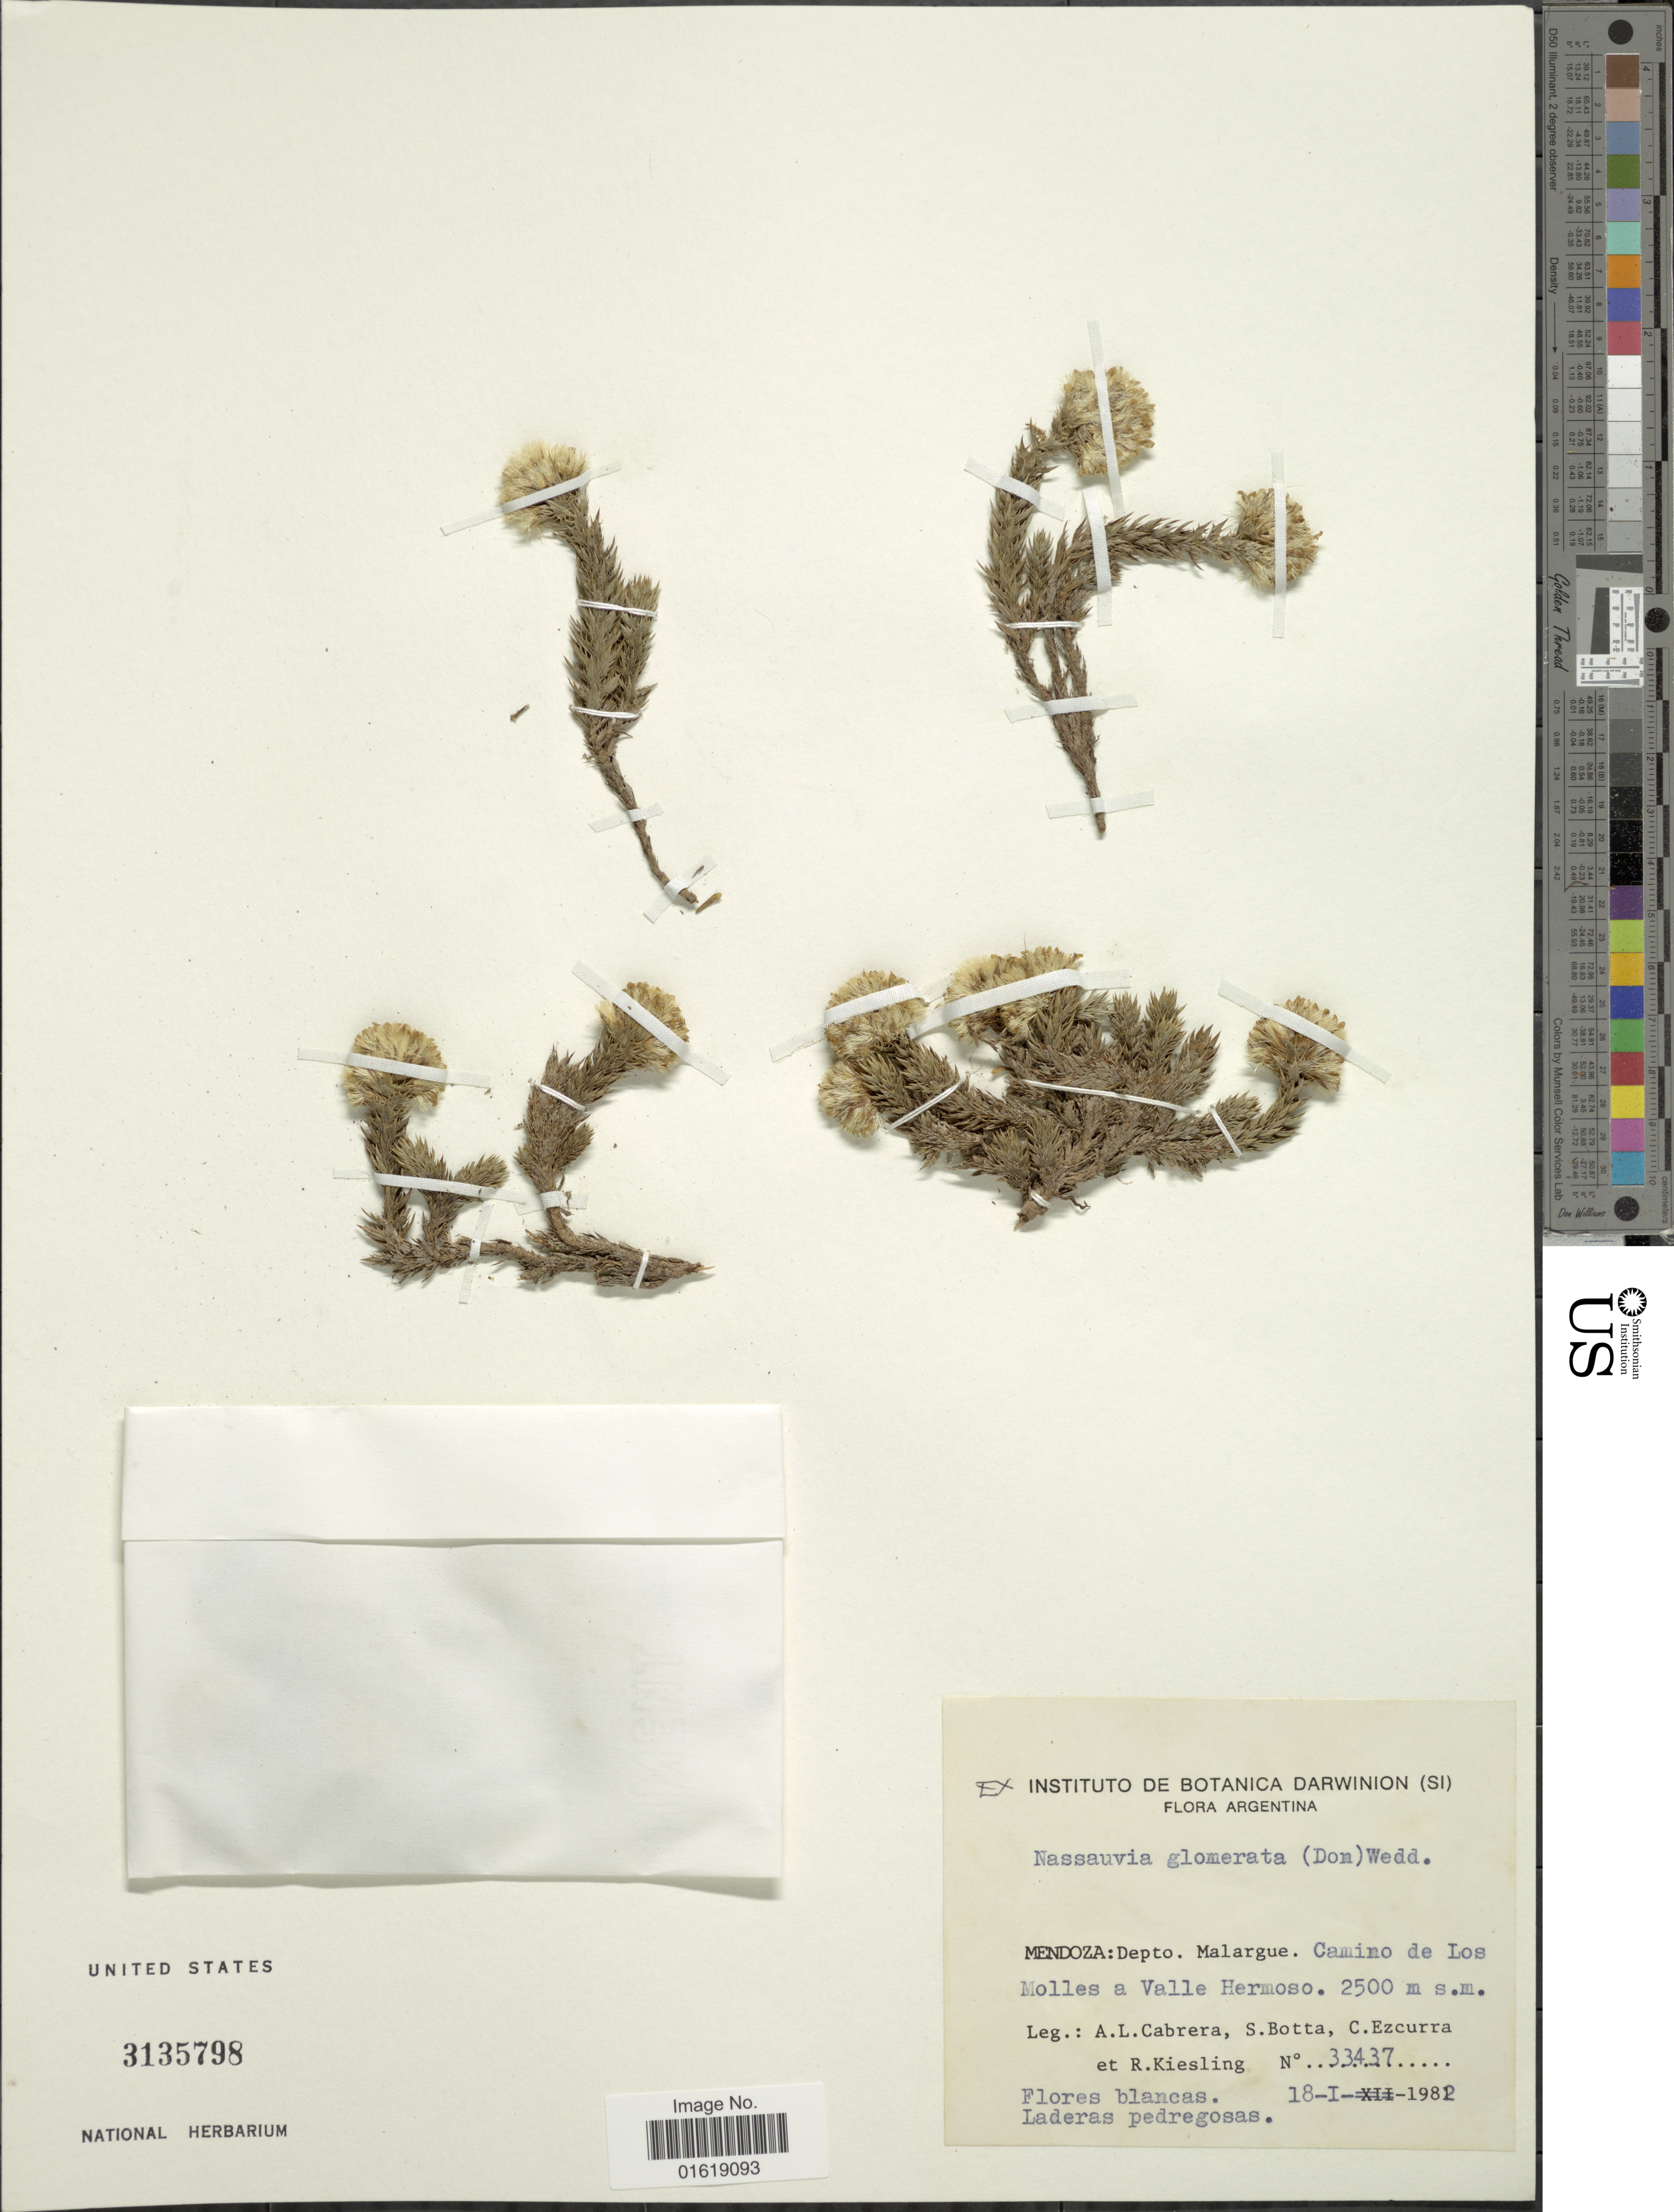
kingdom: Plantae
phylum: Tracheophyta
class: Magnoliopsida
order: Asterales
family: Asteraceae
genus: Nassauvia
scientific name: Nassauvia glomerata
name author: Wedd.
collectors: A. L. Cabrera, S. Botta, C. Ezcurra & R. Kiesling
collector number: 33437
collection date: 1982-01-18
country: Argentina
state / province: Mendoza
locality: Mendoza: Depto. Malargue. Camino de Los Molles a Valle Hermoso.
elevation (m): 2500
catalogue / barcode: US 3135798